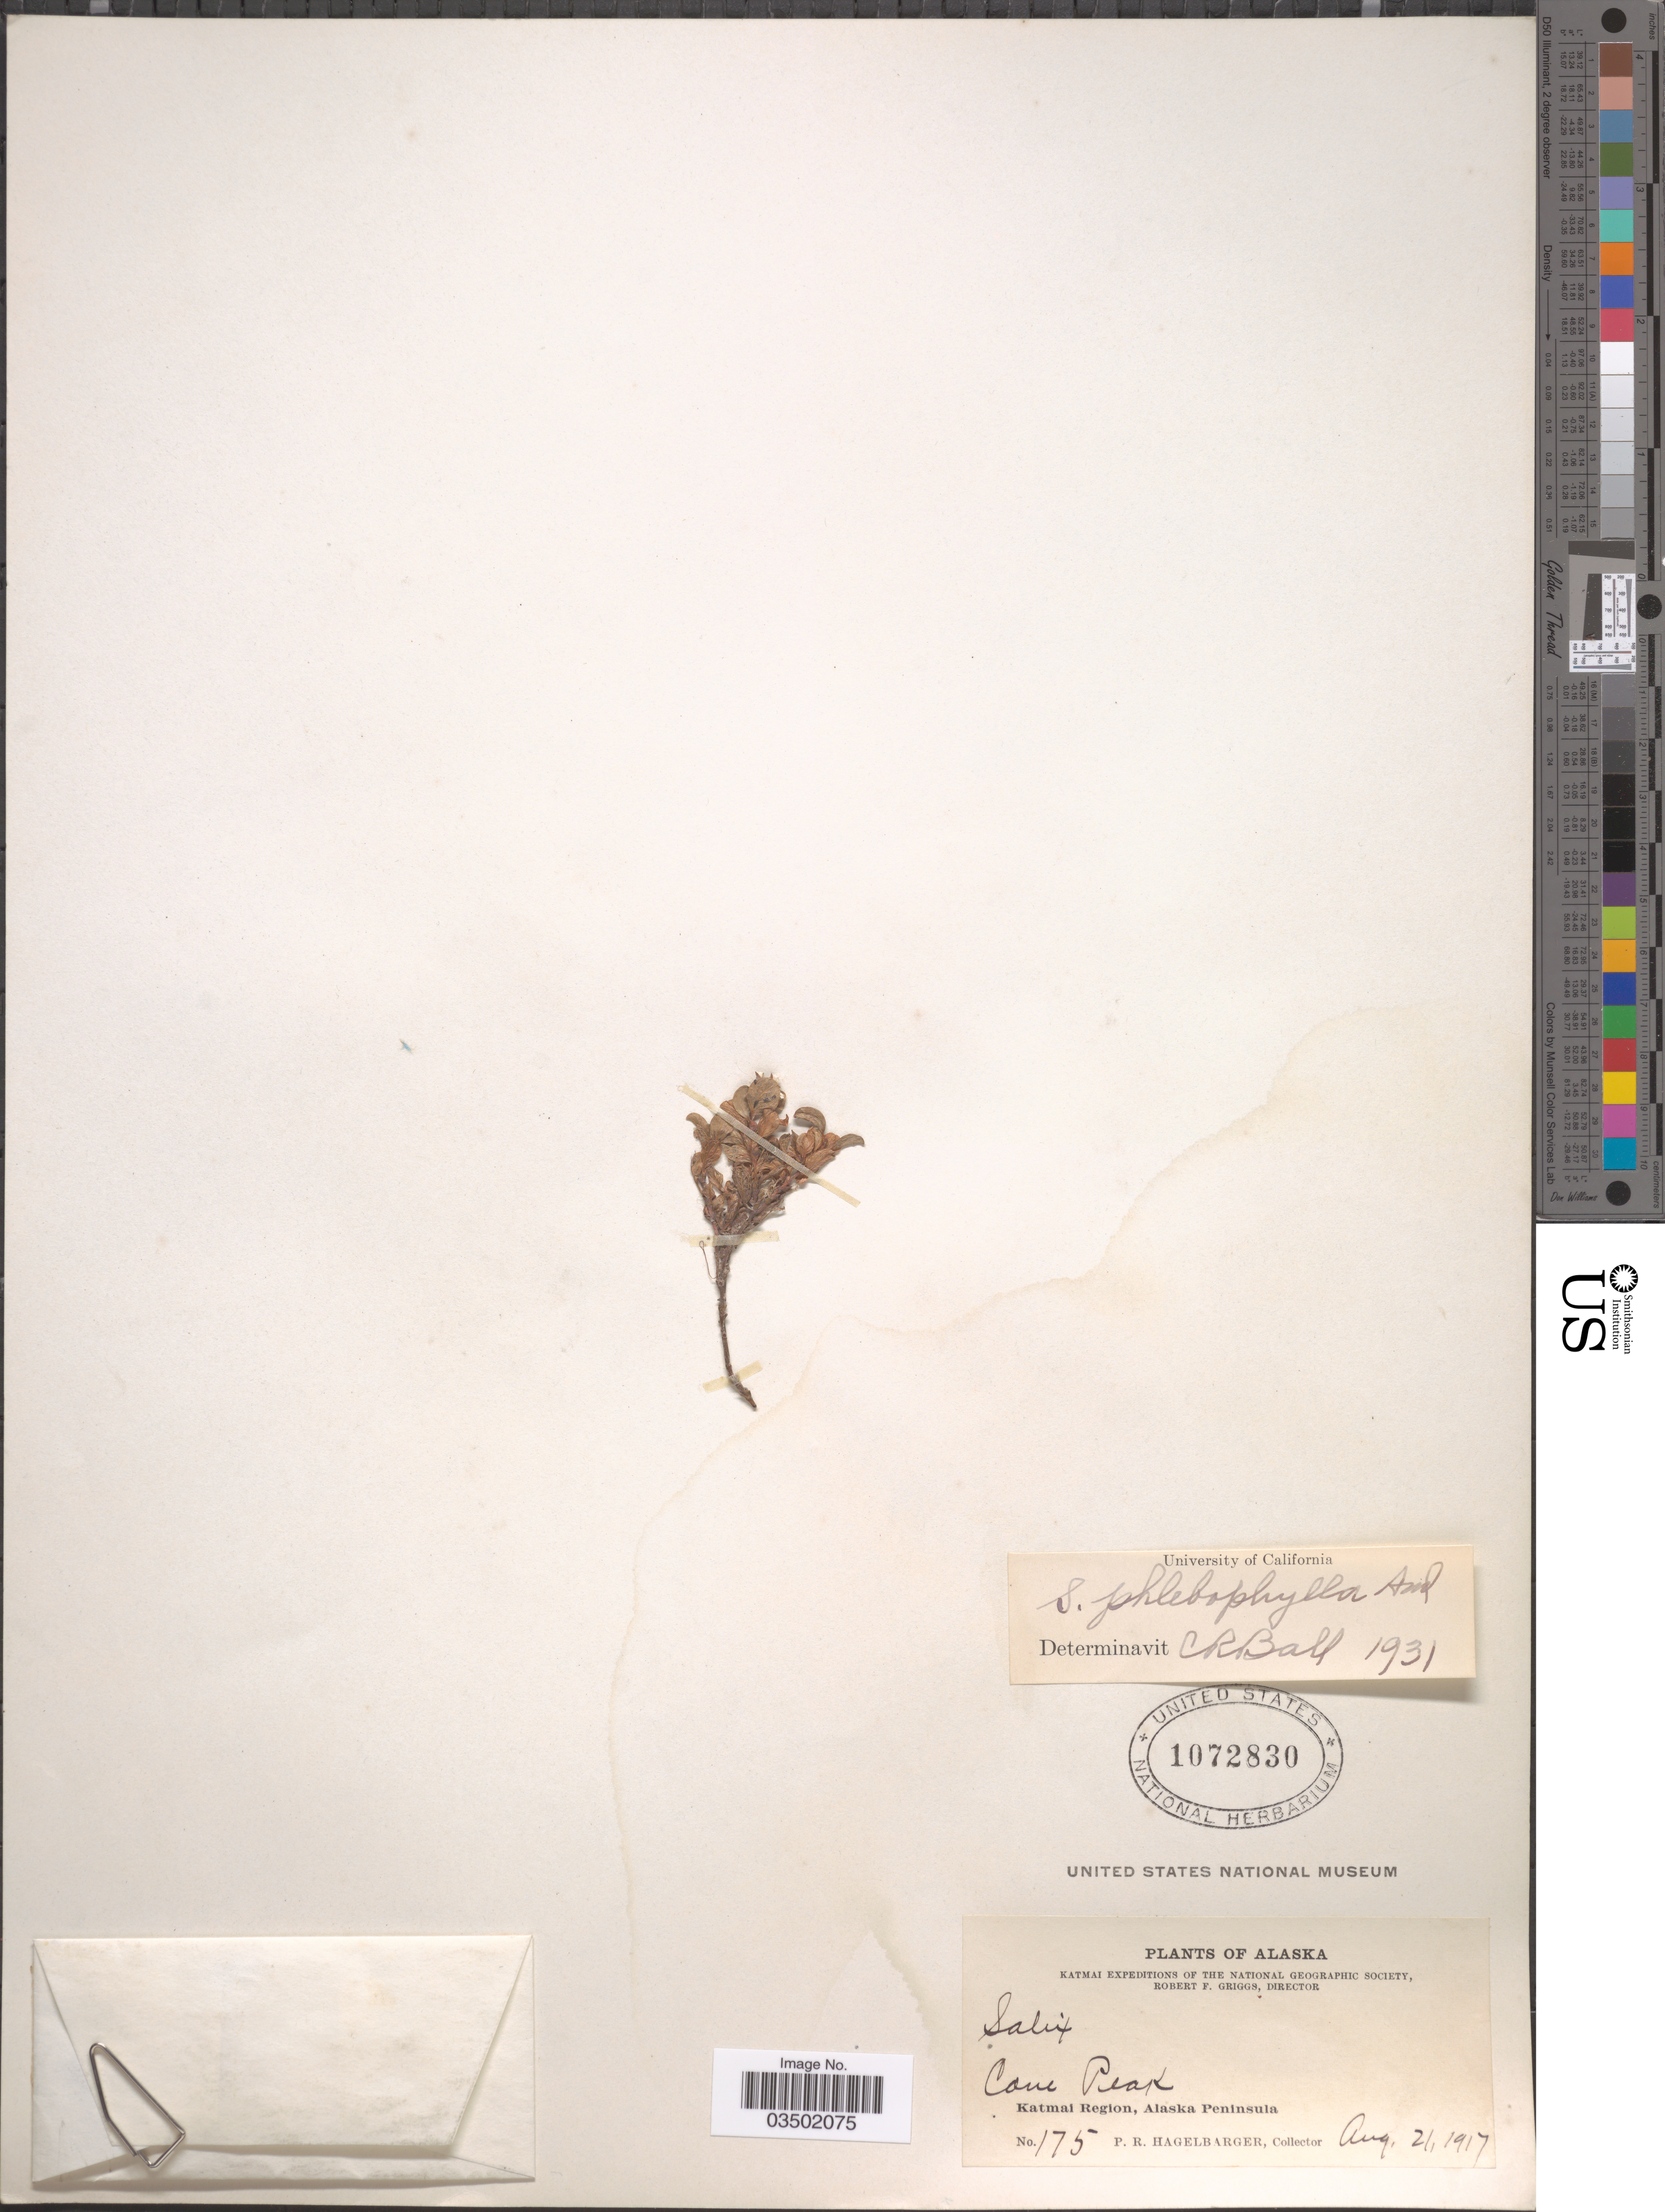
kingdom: Plantae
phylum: Tracheophyta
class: Magnoliopsida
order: Malpighiales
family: Salicaceae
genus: Salix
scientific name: Salix phlebophylla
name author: Andersson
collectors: P. Hagelbarger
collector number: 175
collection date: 1917-08-21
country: United States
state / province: Alaska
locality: Cone Peak. Katmai Region, Alaska Peninsula.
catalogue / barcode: US 1072830